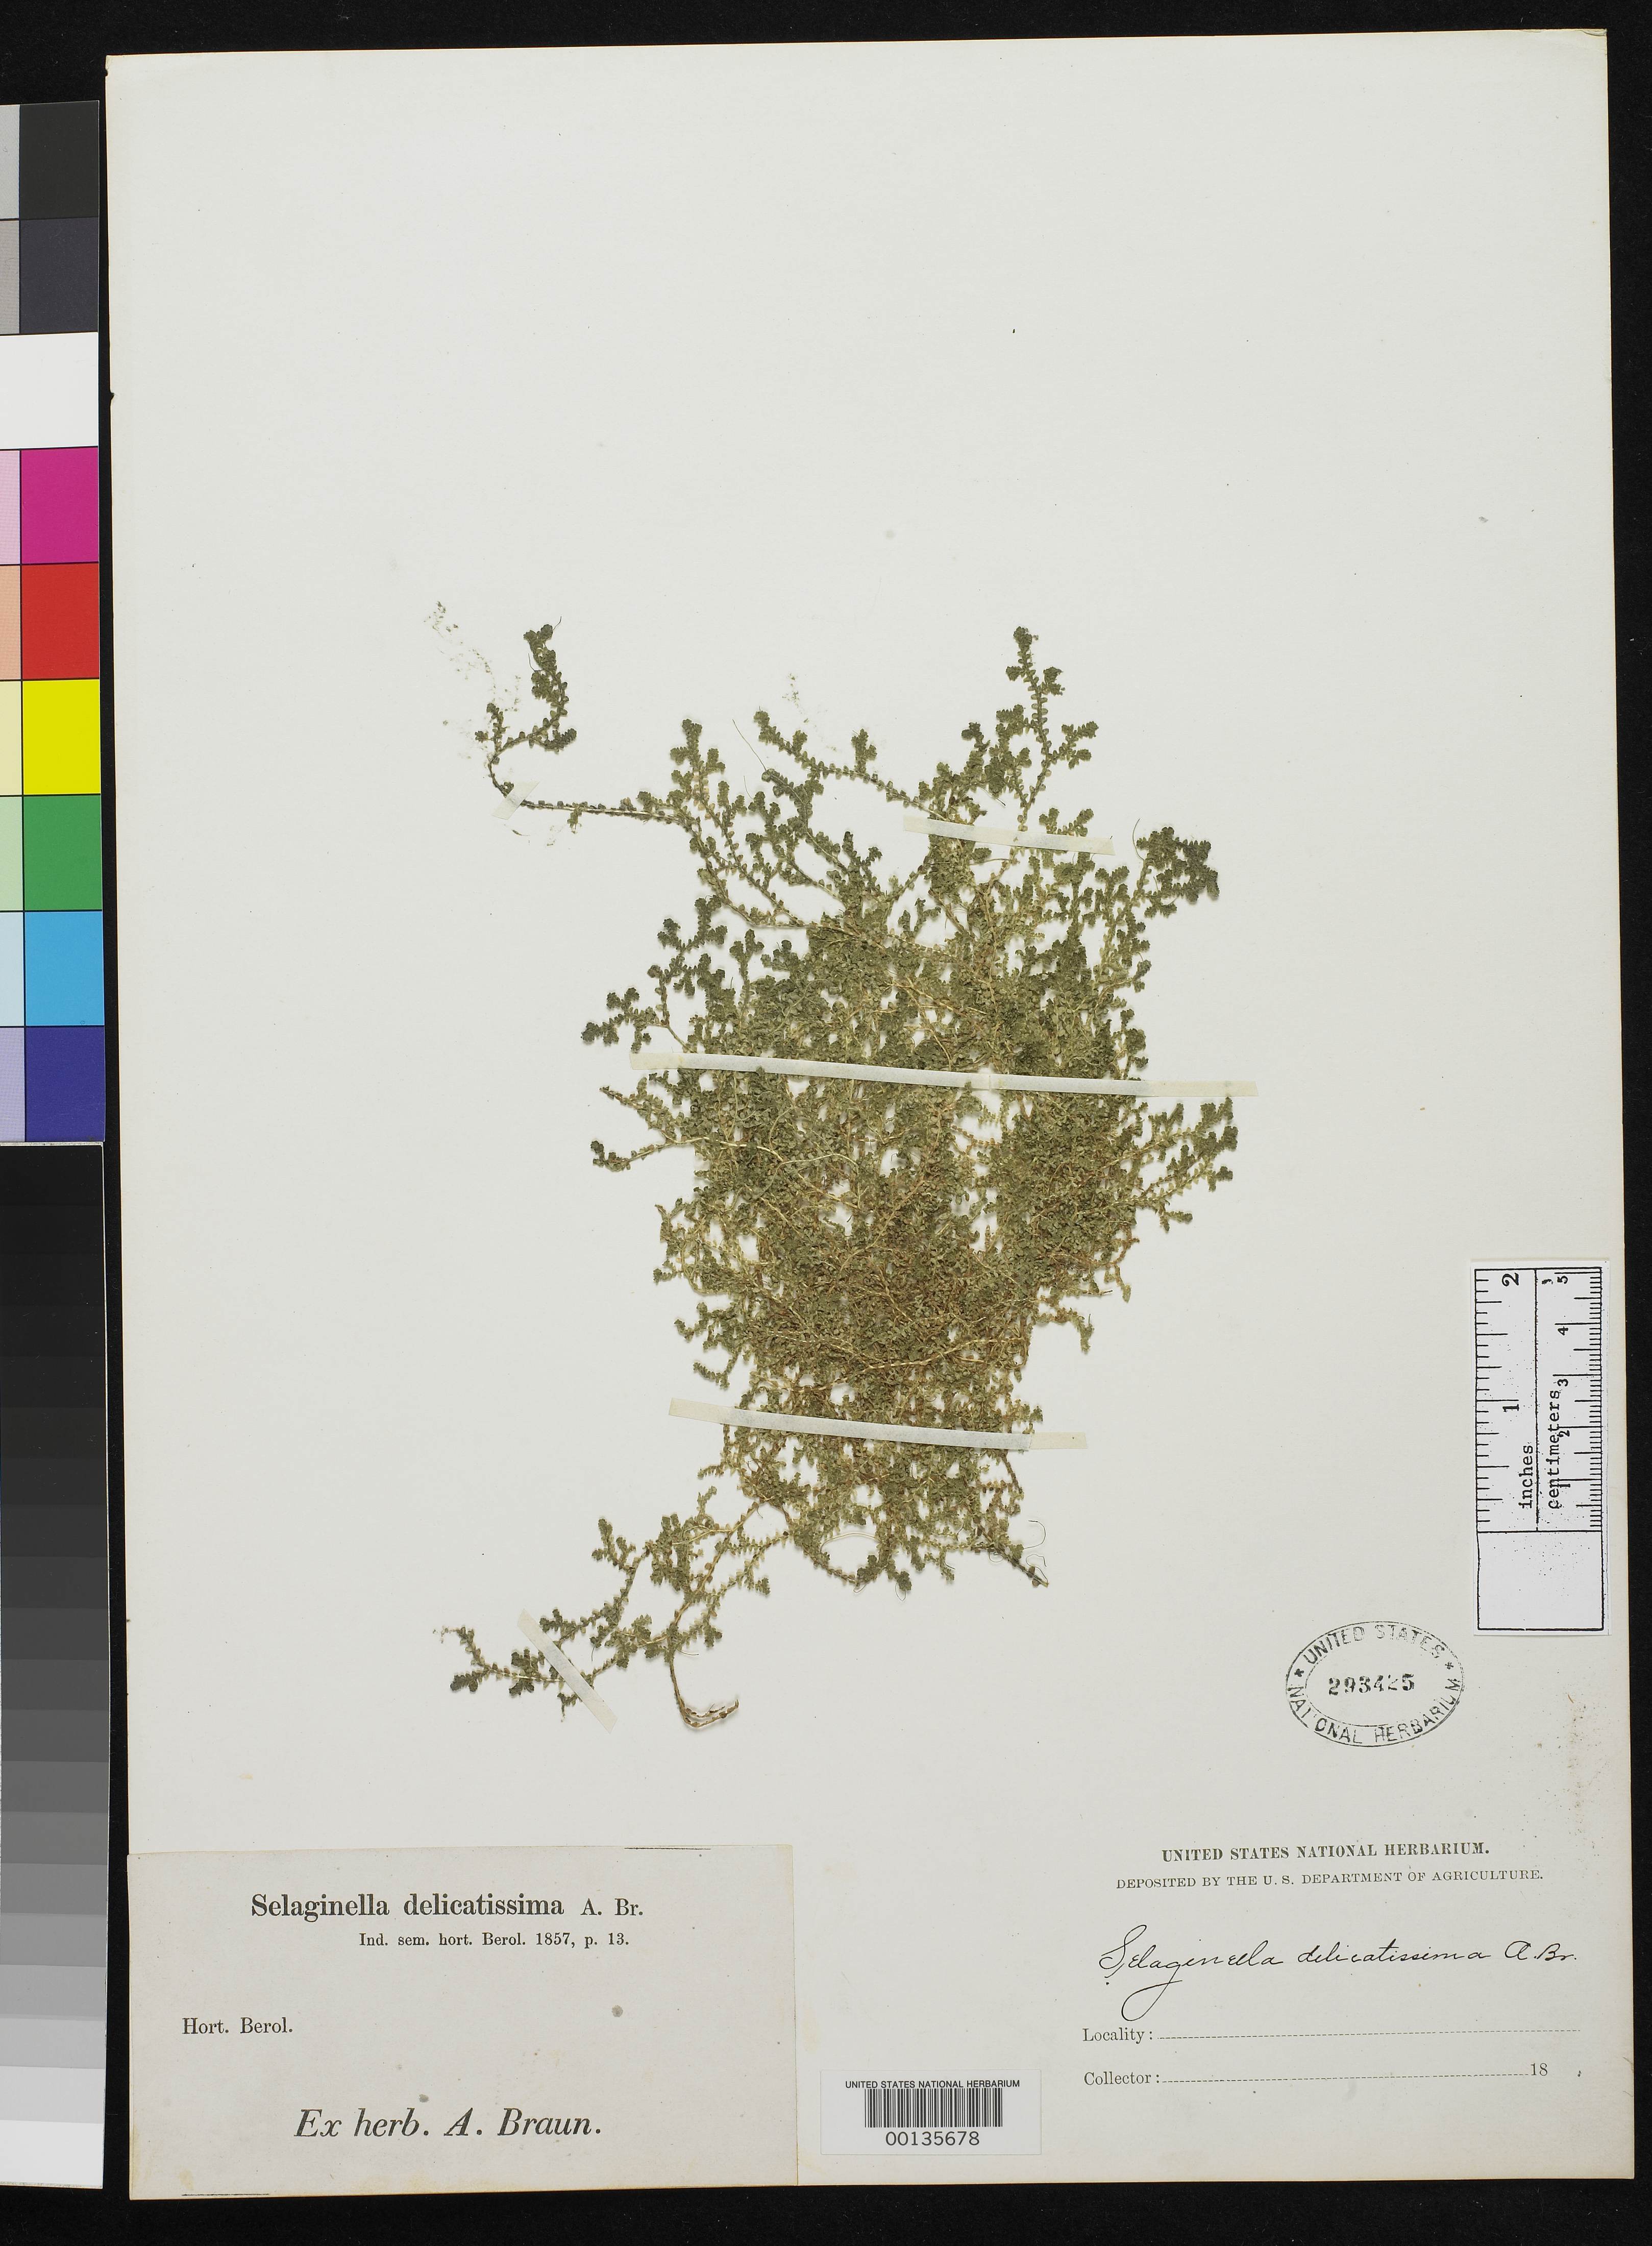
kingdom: Plantae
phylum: Tracheophyta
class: Lycopodiopsida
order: Selaginellales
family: Selaginellaceae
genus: Selaginella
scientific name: Selaginella delicatissima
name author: Linden ex A. Braun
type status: Probable Isotype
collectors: A. Braun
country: Mexico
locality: Cult. Hort. Berol.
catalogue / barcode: US 293425